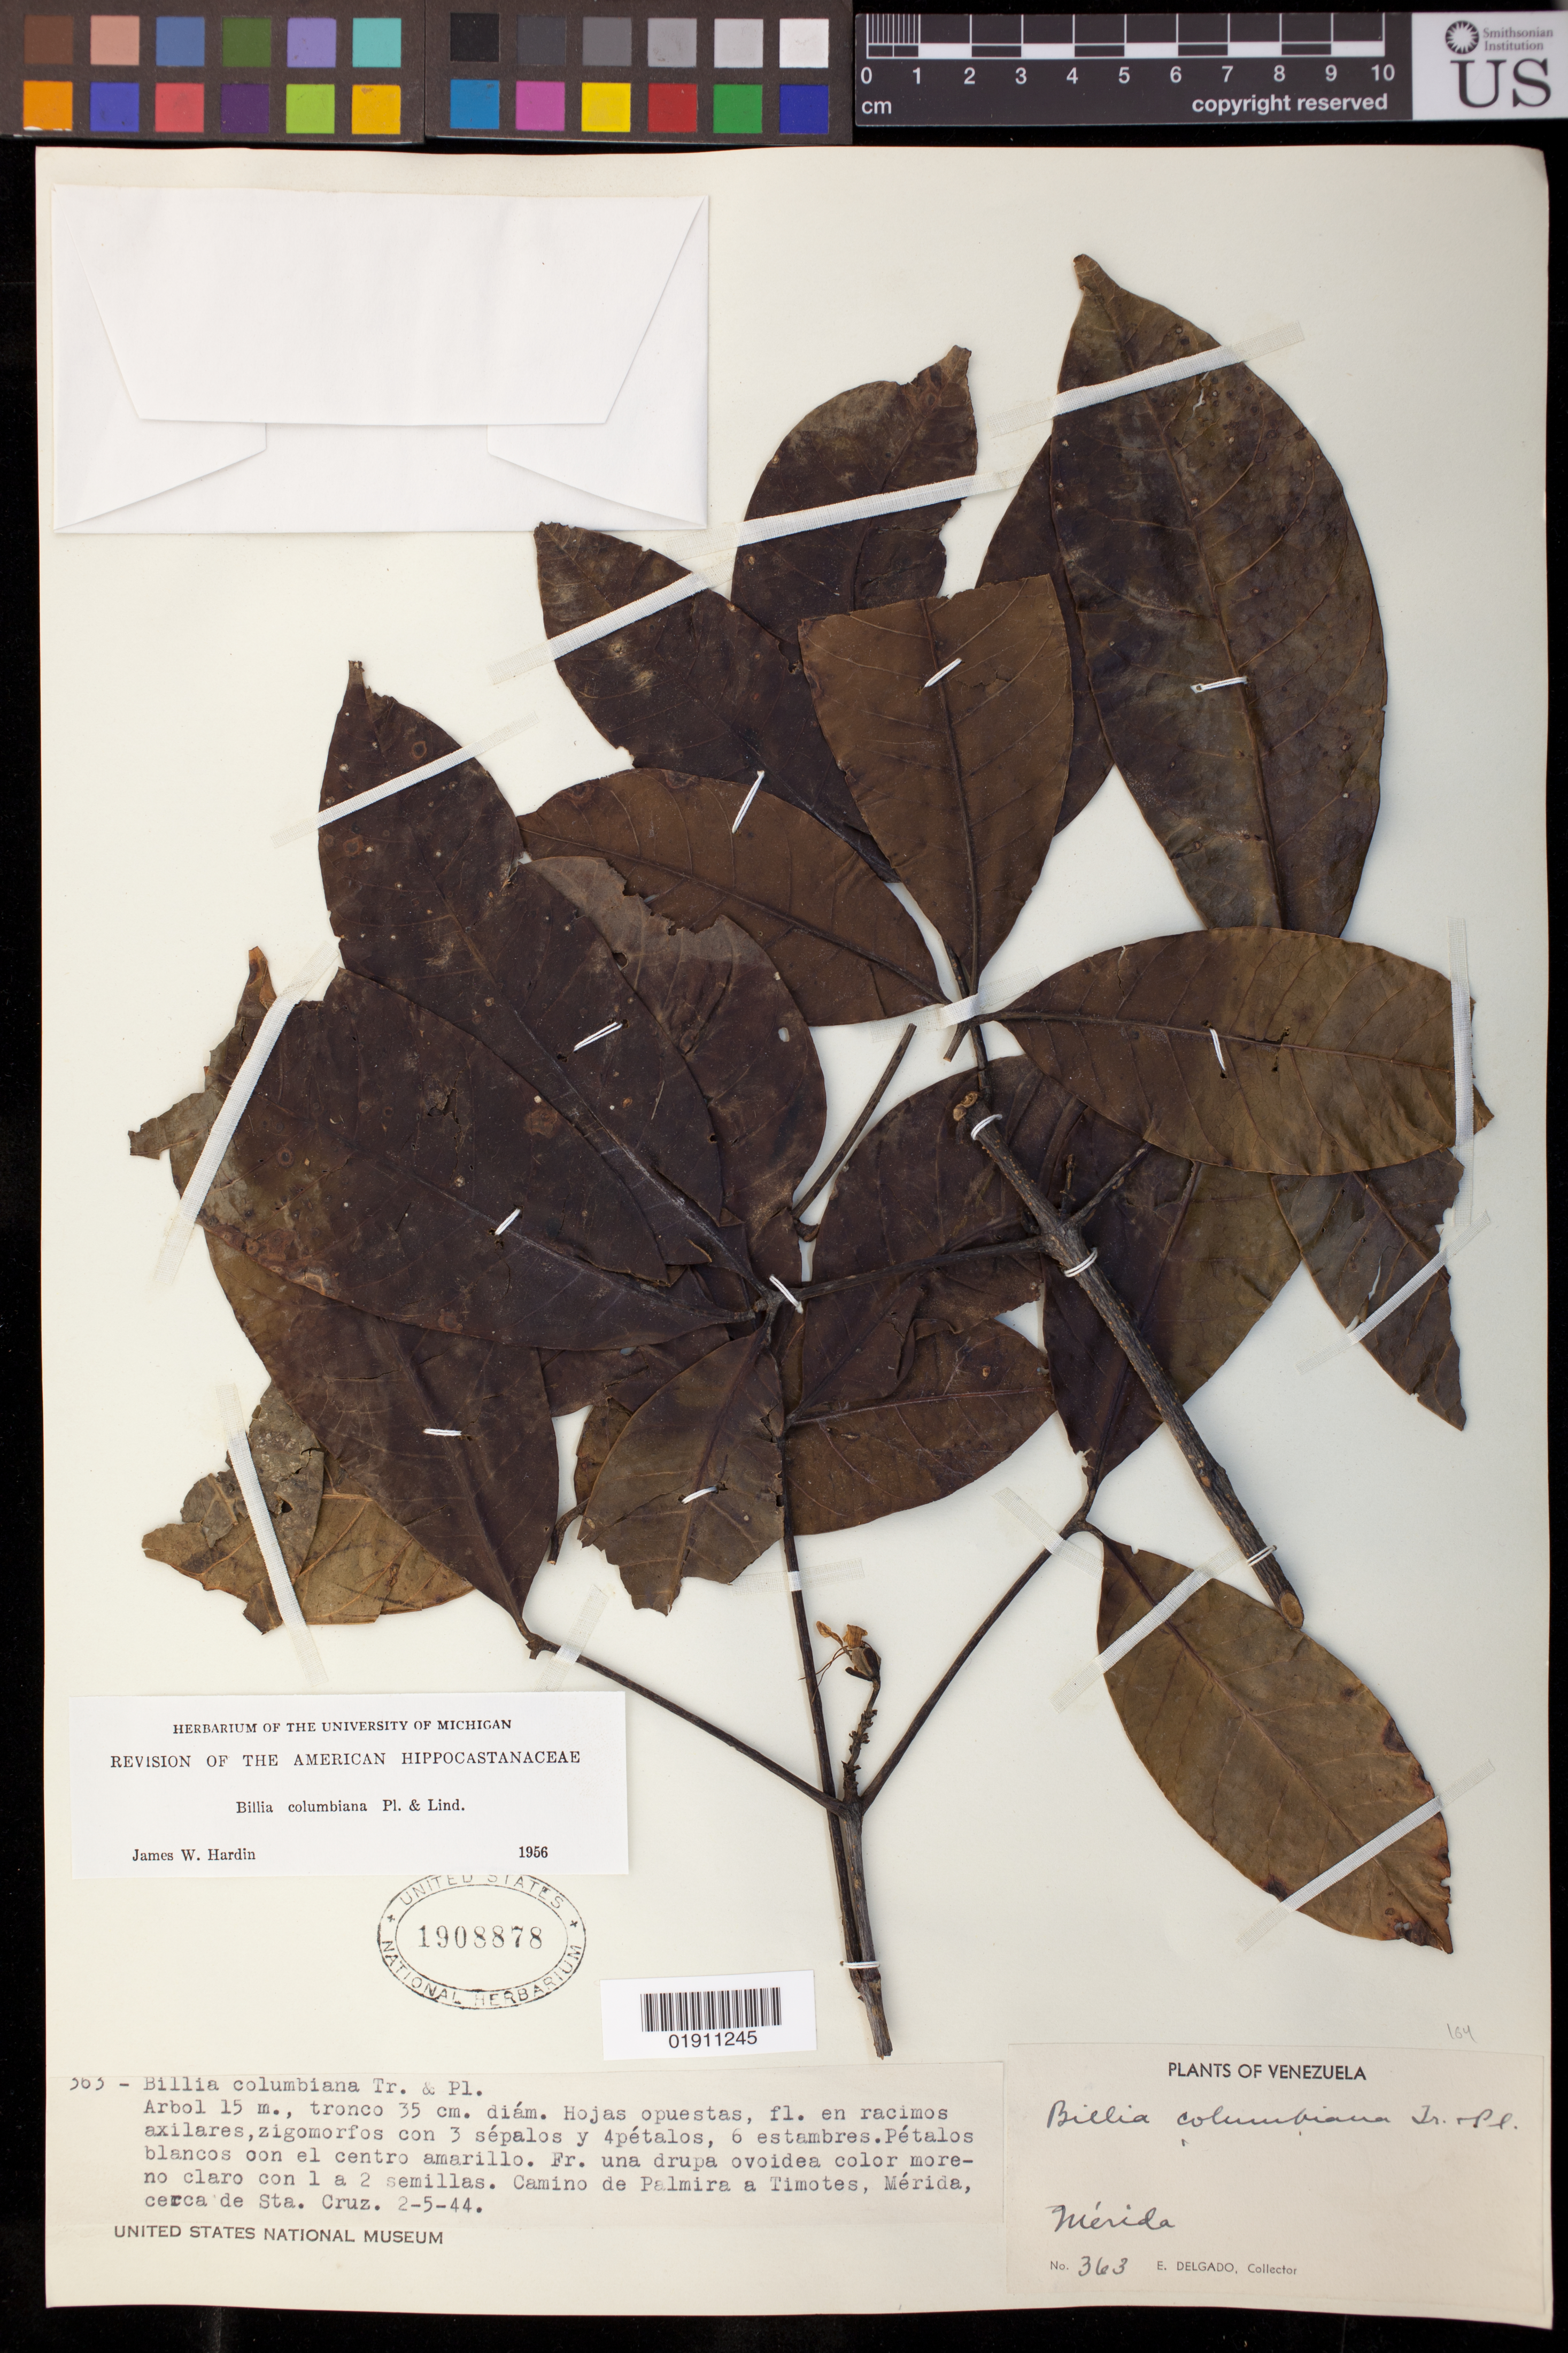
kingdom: Plantae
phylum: Tracheophyta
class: Magnoliopsida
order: Sapindales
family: Sapindaceae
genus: Billia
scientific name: Billia rosea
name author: (Planch. & Linden) C. Ulloa & P.M. Jørg.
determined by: Acevedo-Rodríguez, P., (BOT), Smithsonian Institution - National Museum of Natural History (UNITED STATES)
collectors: E. Delgado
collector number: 363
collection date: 1944-05-02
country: Venezuela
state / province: Mérida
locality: Camino de Palmira a Timotes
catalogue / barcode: US 1908878